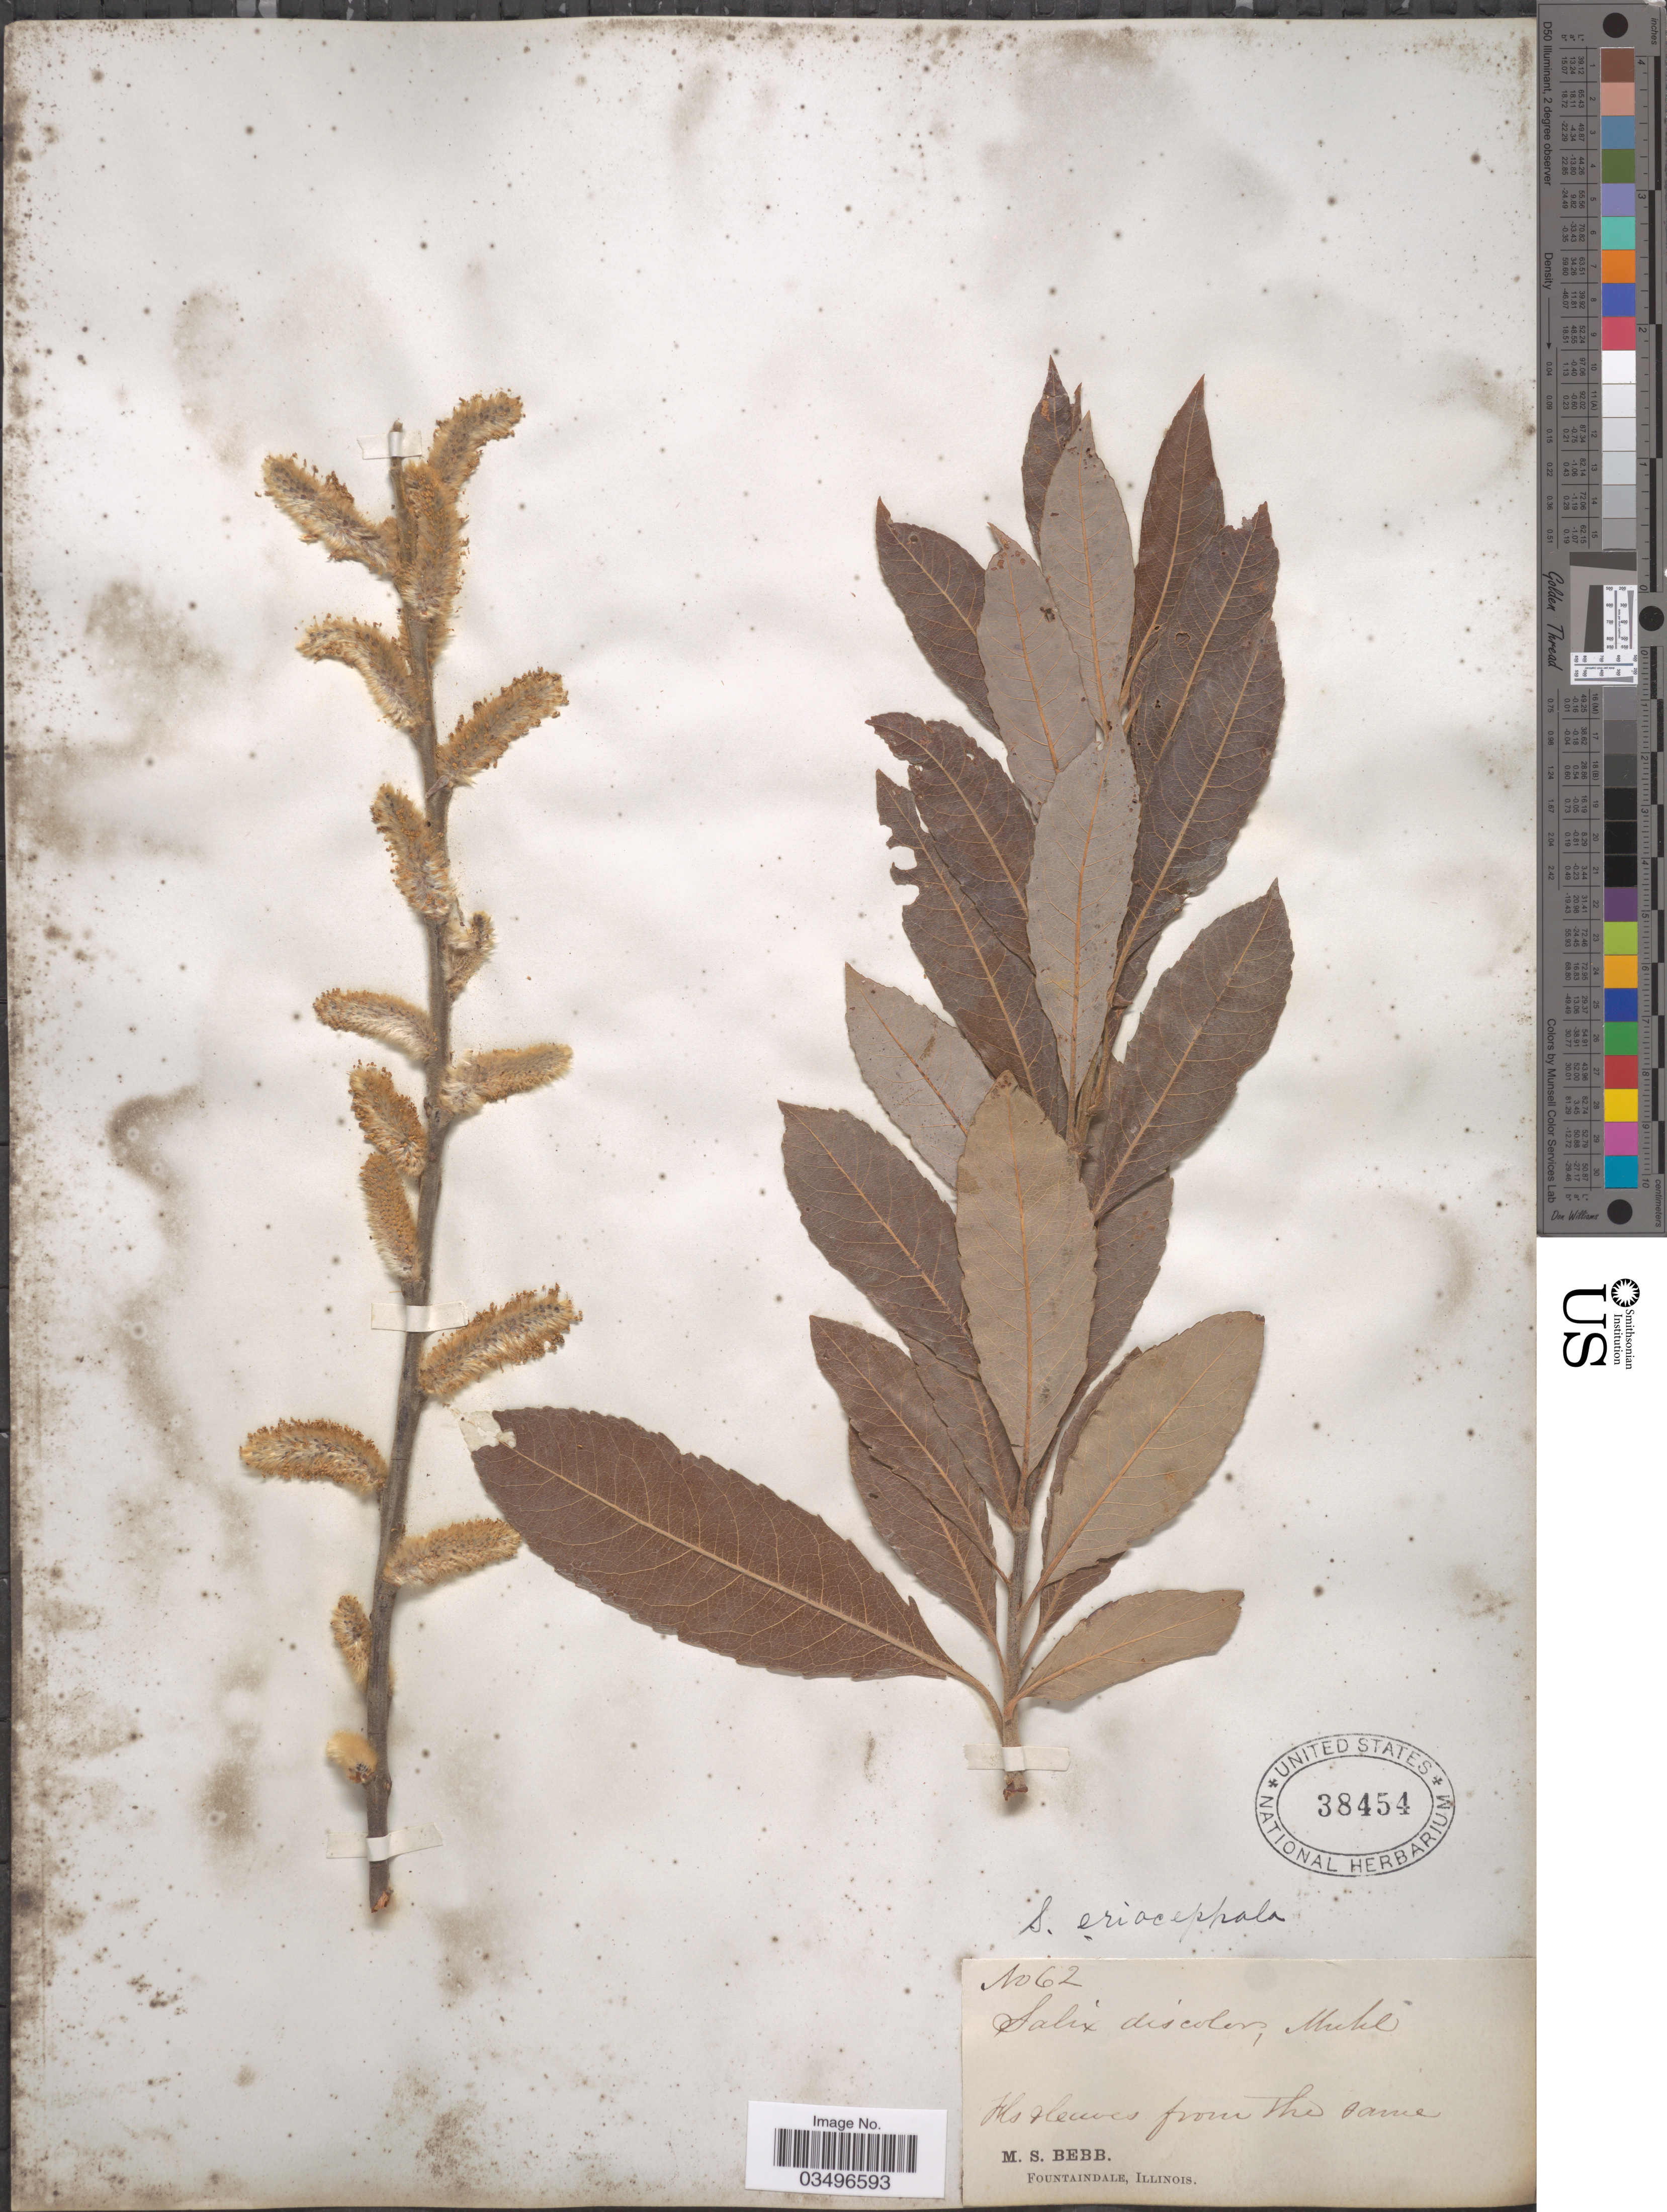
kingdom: Plantae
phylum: Tracheophyta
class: Magnoliopsida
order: Malpighiales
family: Salicaceae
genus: Salix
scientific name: Salix discolor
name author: Muhl.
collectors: M. Bebb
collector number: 62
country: United States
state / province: Illinois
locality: Fountaindale.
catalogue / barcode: US 38454